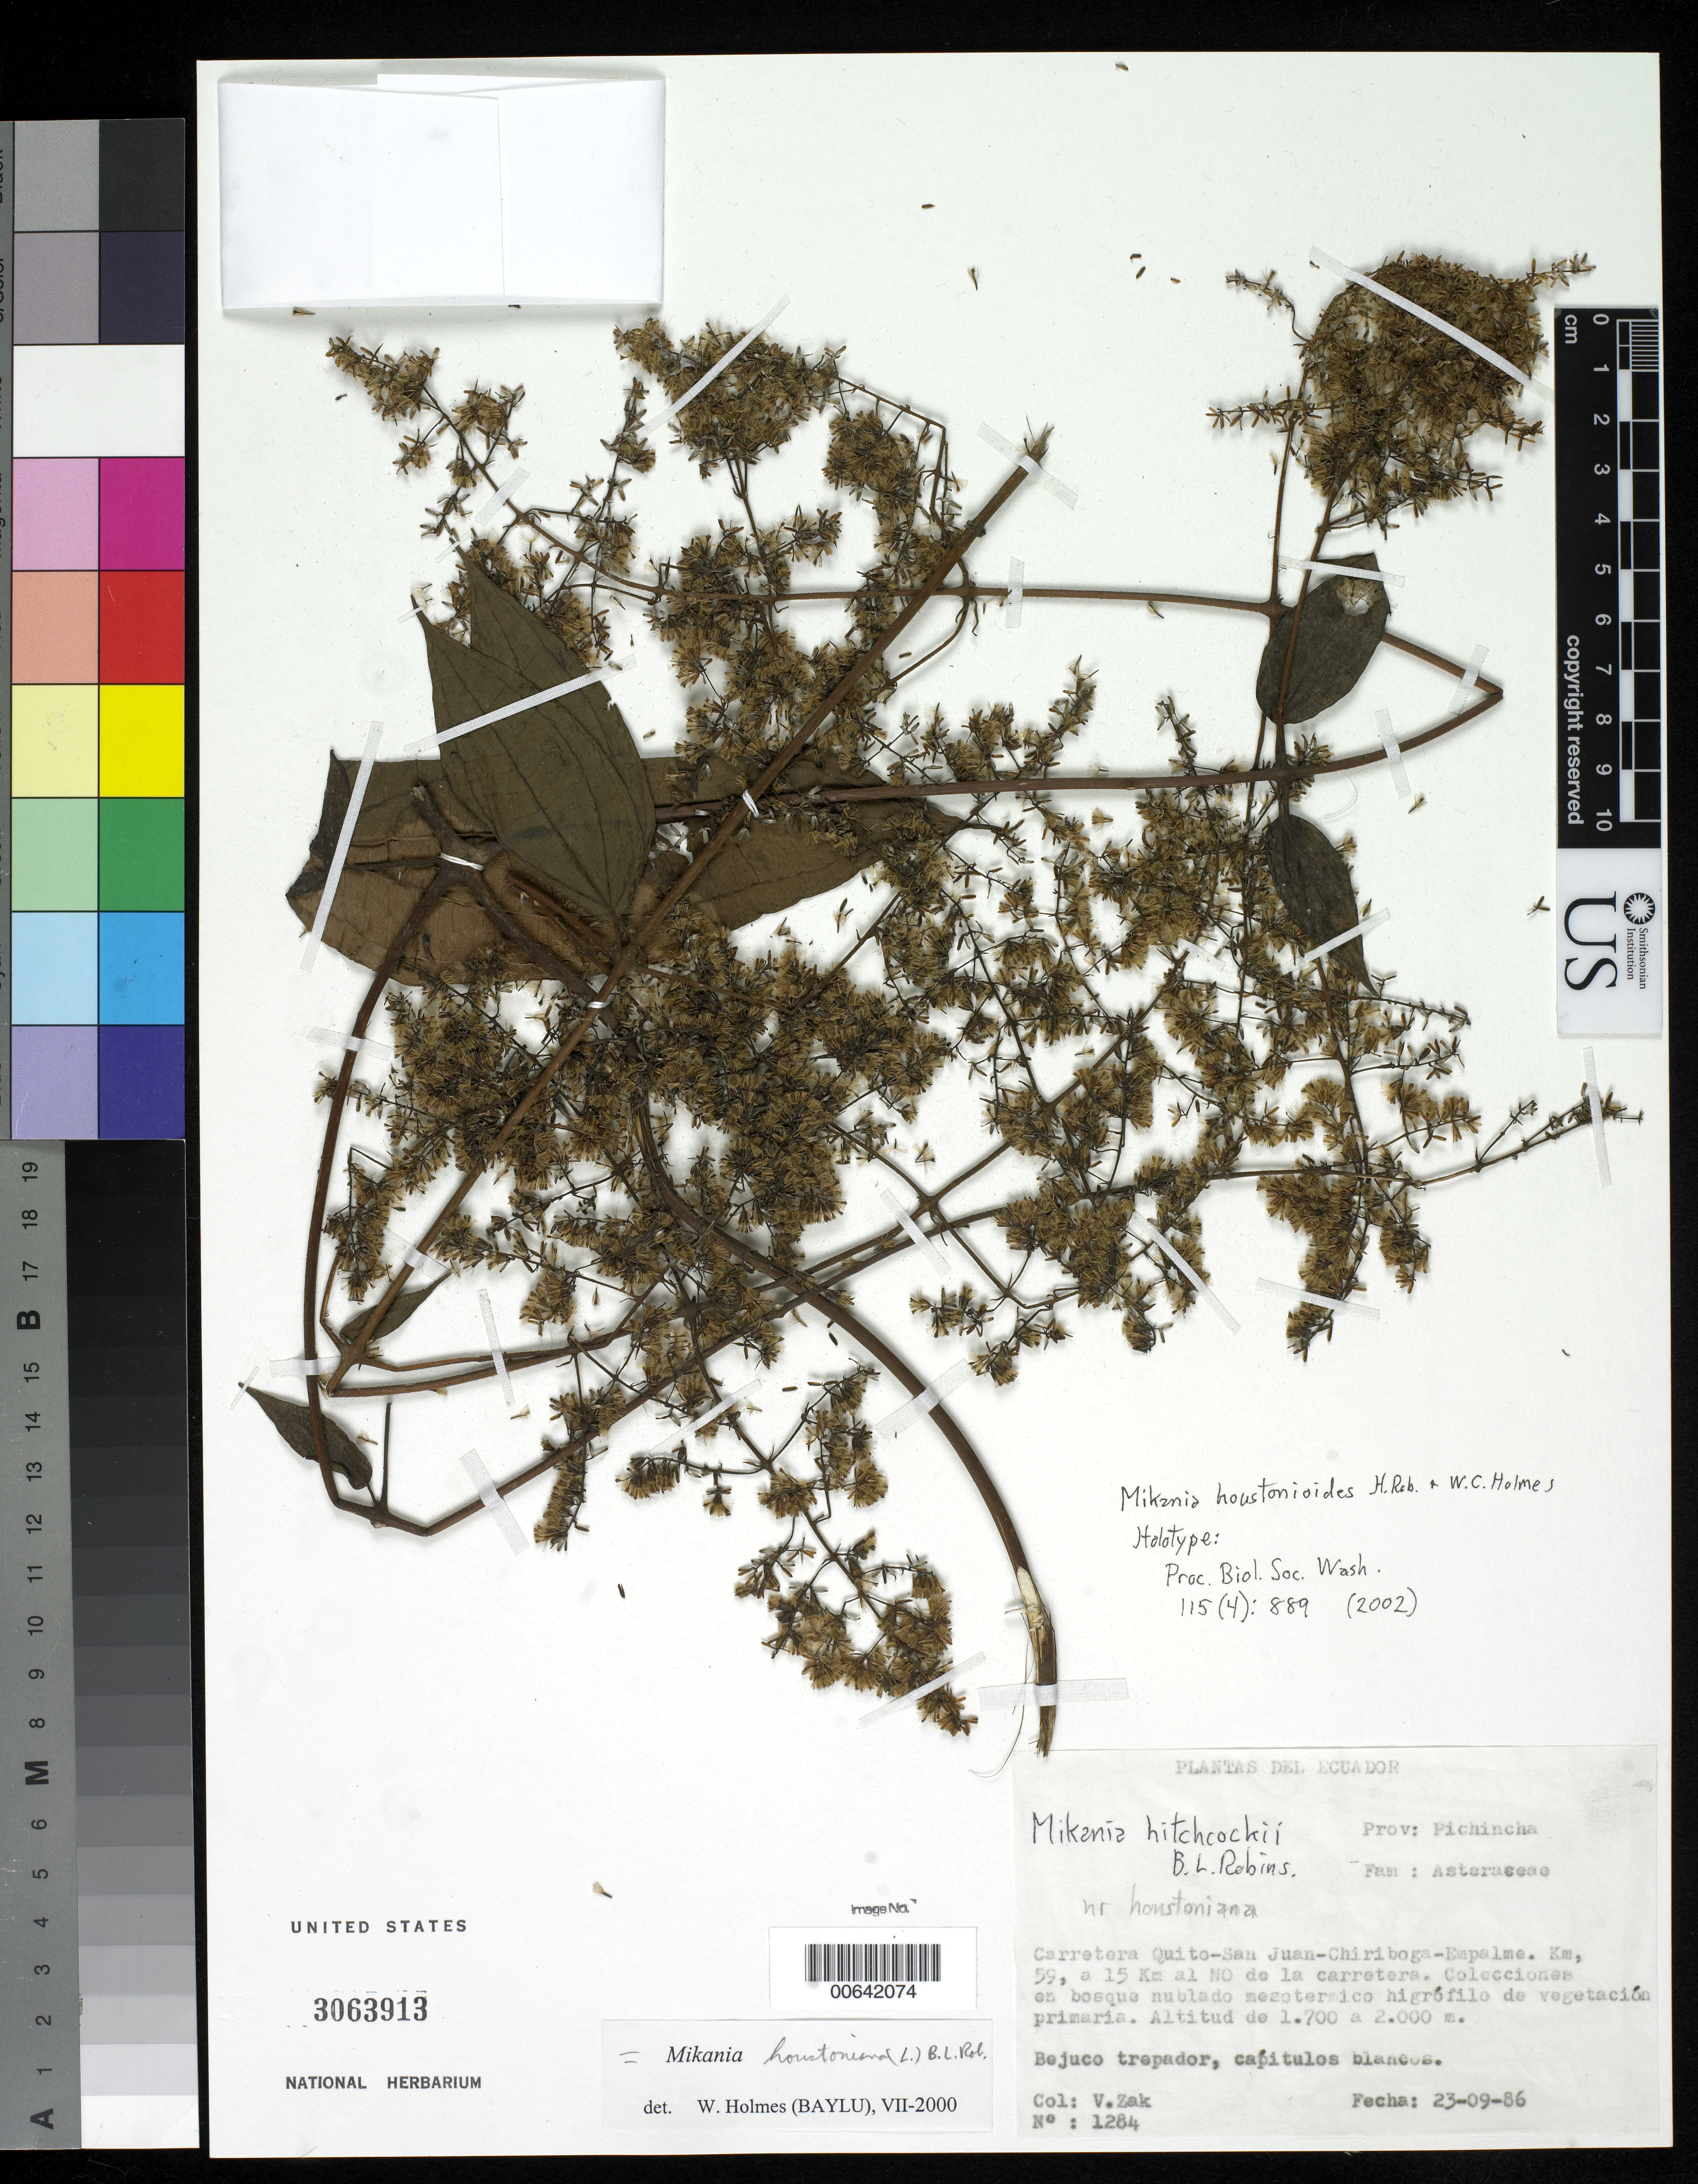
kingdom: Plantae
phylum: Tracheophyta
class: Magnoliopsida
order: Asterales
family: Asteraceae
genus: Mikania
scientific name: Mikania houstonioides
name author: H. Rob. & W.C. Holmes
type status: Holotype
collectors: V. Zak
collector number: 1284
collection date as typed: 23 Sep 1986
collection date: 1986-09-23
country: Ecuador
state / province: Pichincha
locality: Carretera Quito - San Juan - Chiriboga - Empalme. Km 59, a 15 km a NO de la Carretera.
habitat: Colecciones en bosque nublado mesotermico higrófilo de vegetación primaria.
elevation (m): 1700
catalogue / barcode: US 3063913